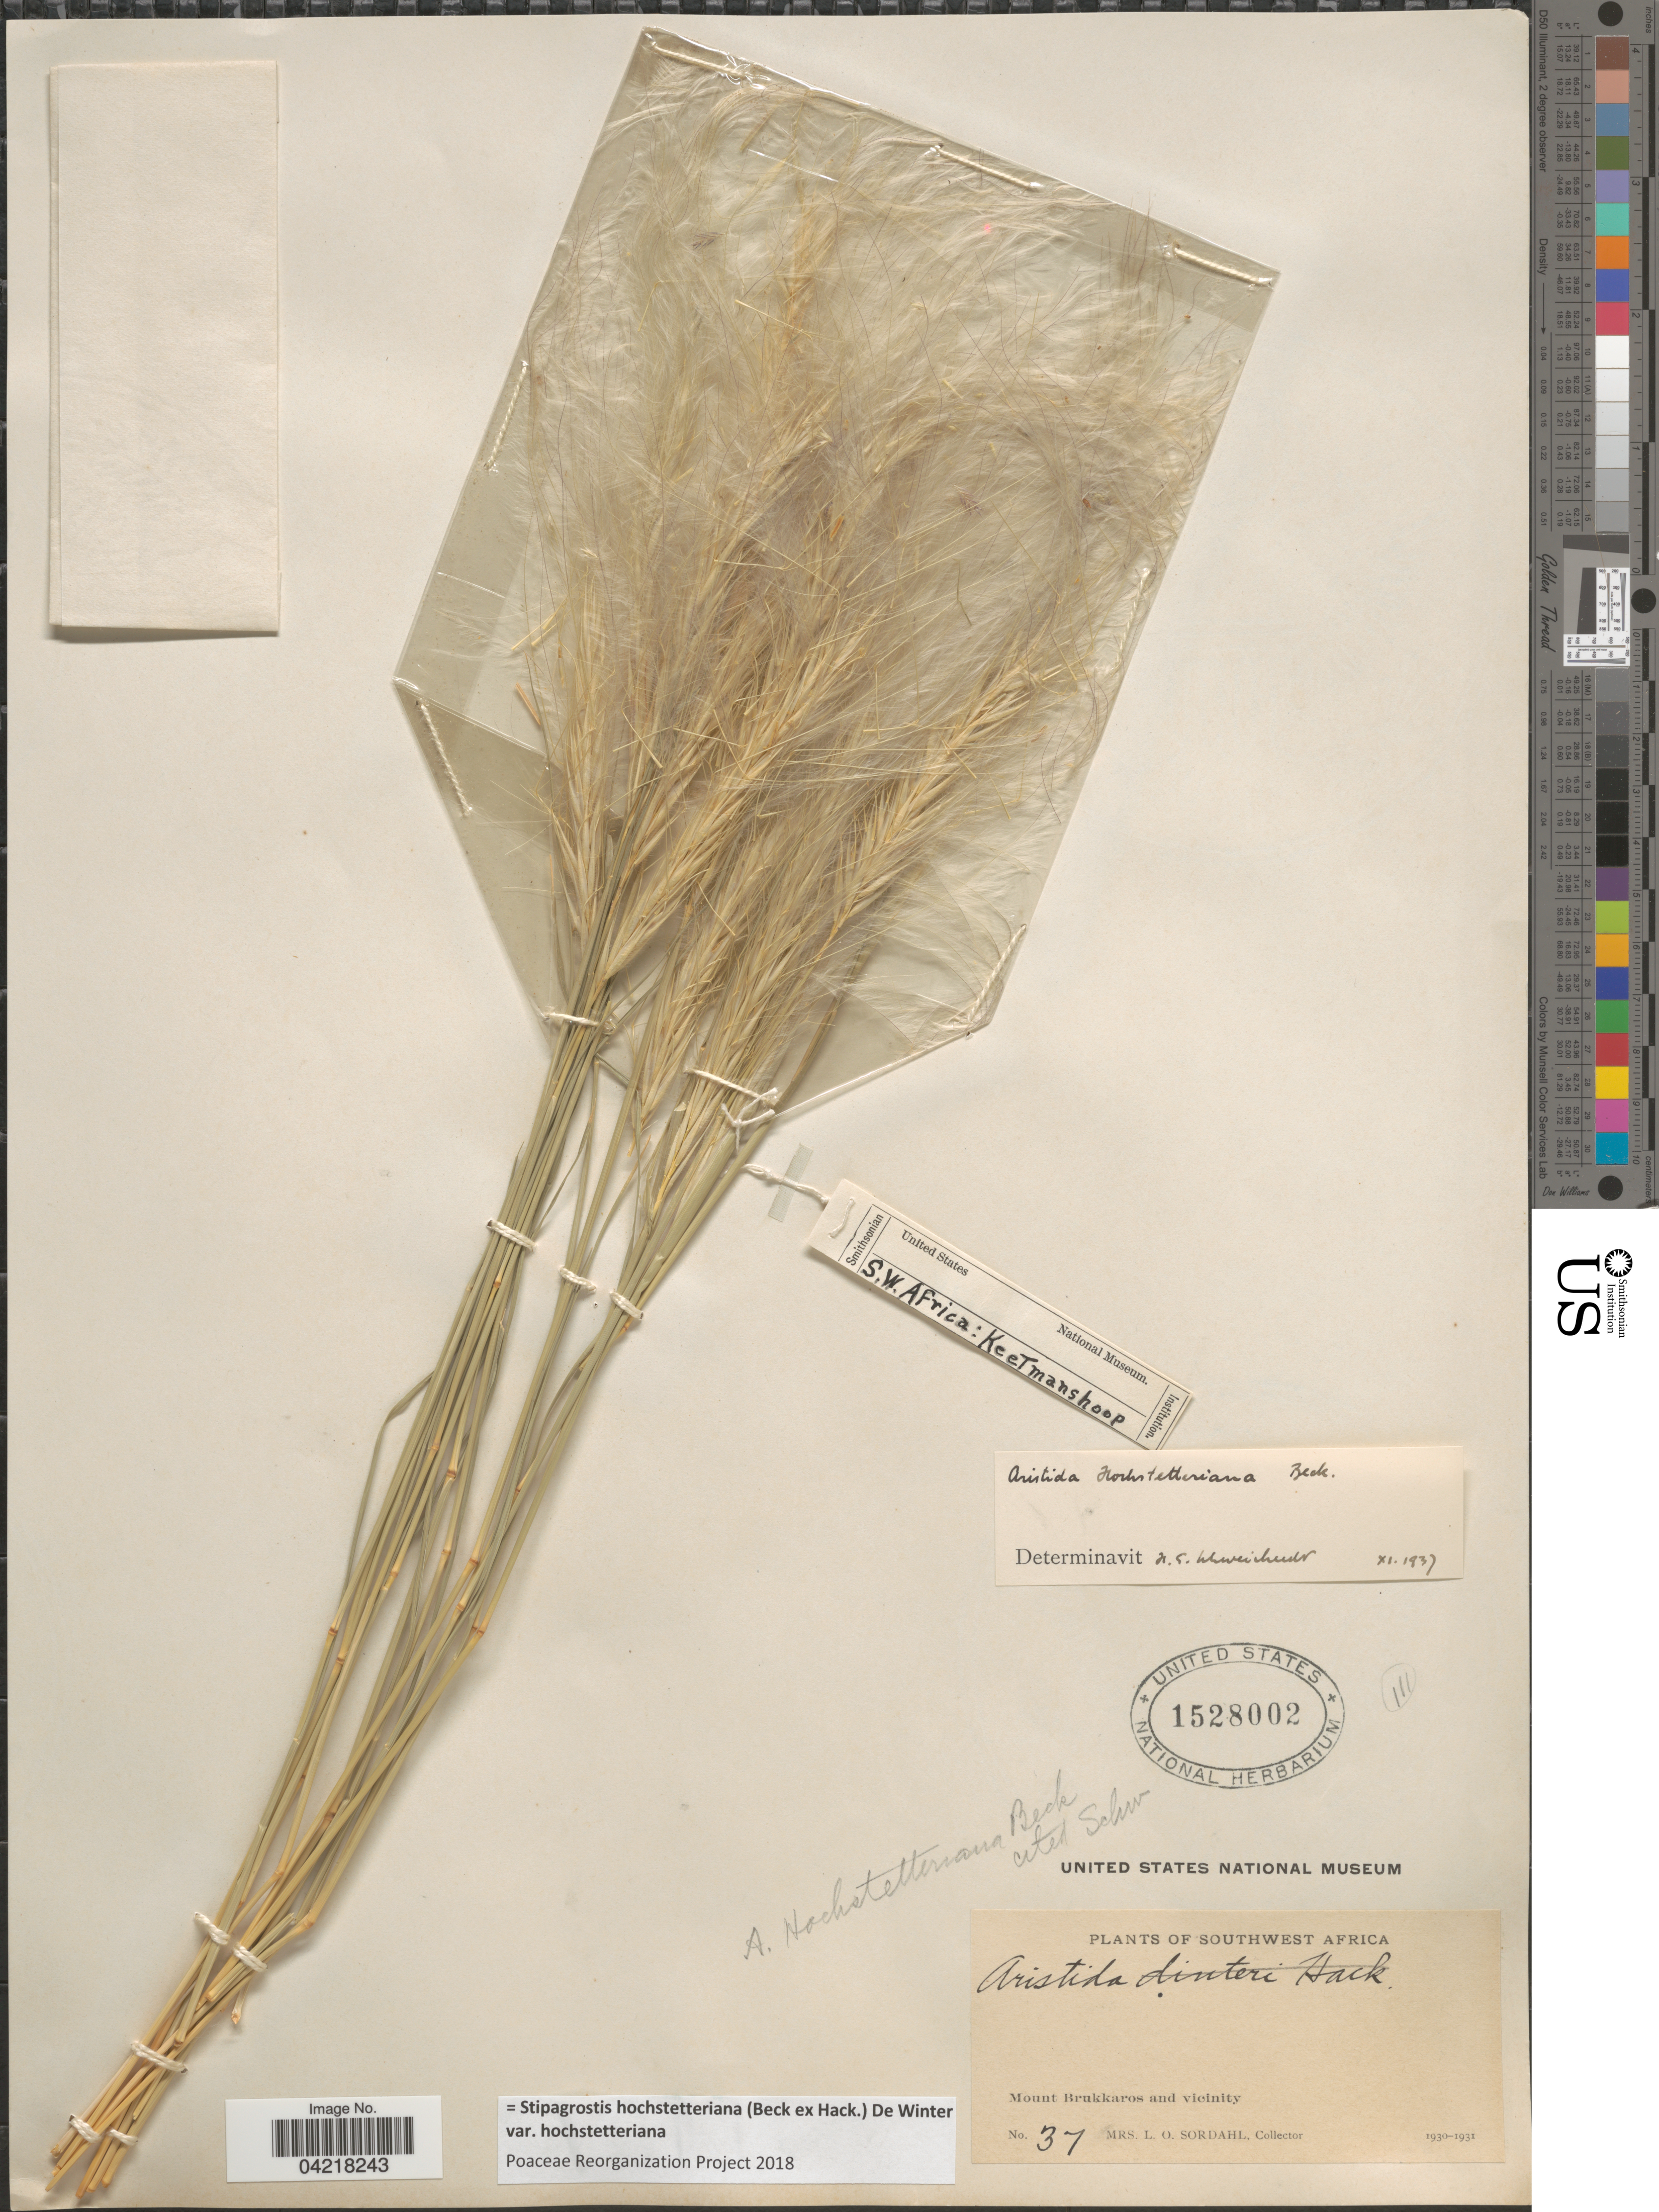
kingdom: Plantae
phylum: Tracheophyta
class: Liliopsida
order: Poales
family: Poaceae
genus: Stipagrostis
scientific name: Stipagrostis hochstetterana var. hochstetterana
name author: (Beck & Hack.) De Winter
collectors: L. Sordahl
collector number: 37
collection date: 1930/1931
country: Namibia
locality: Southwest Africa. Mount Brukkaros and vicinity.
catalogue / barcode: US 1528002